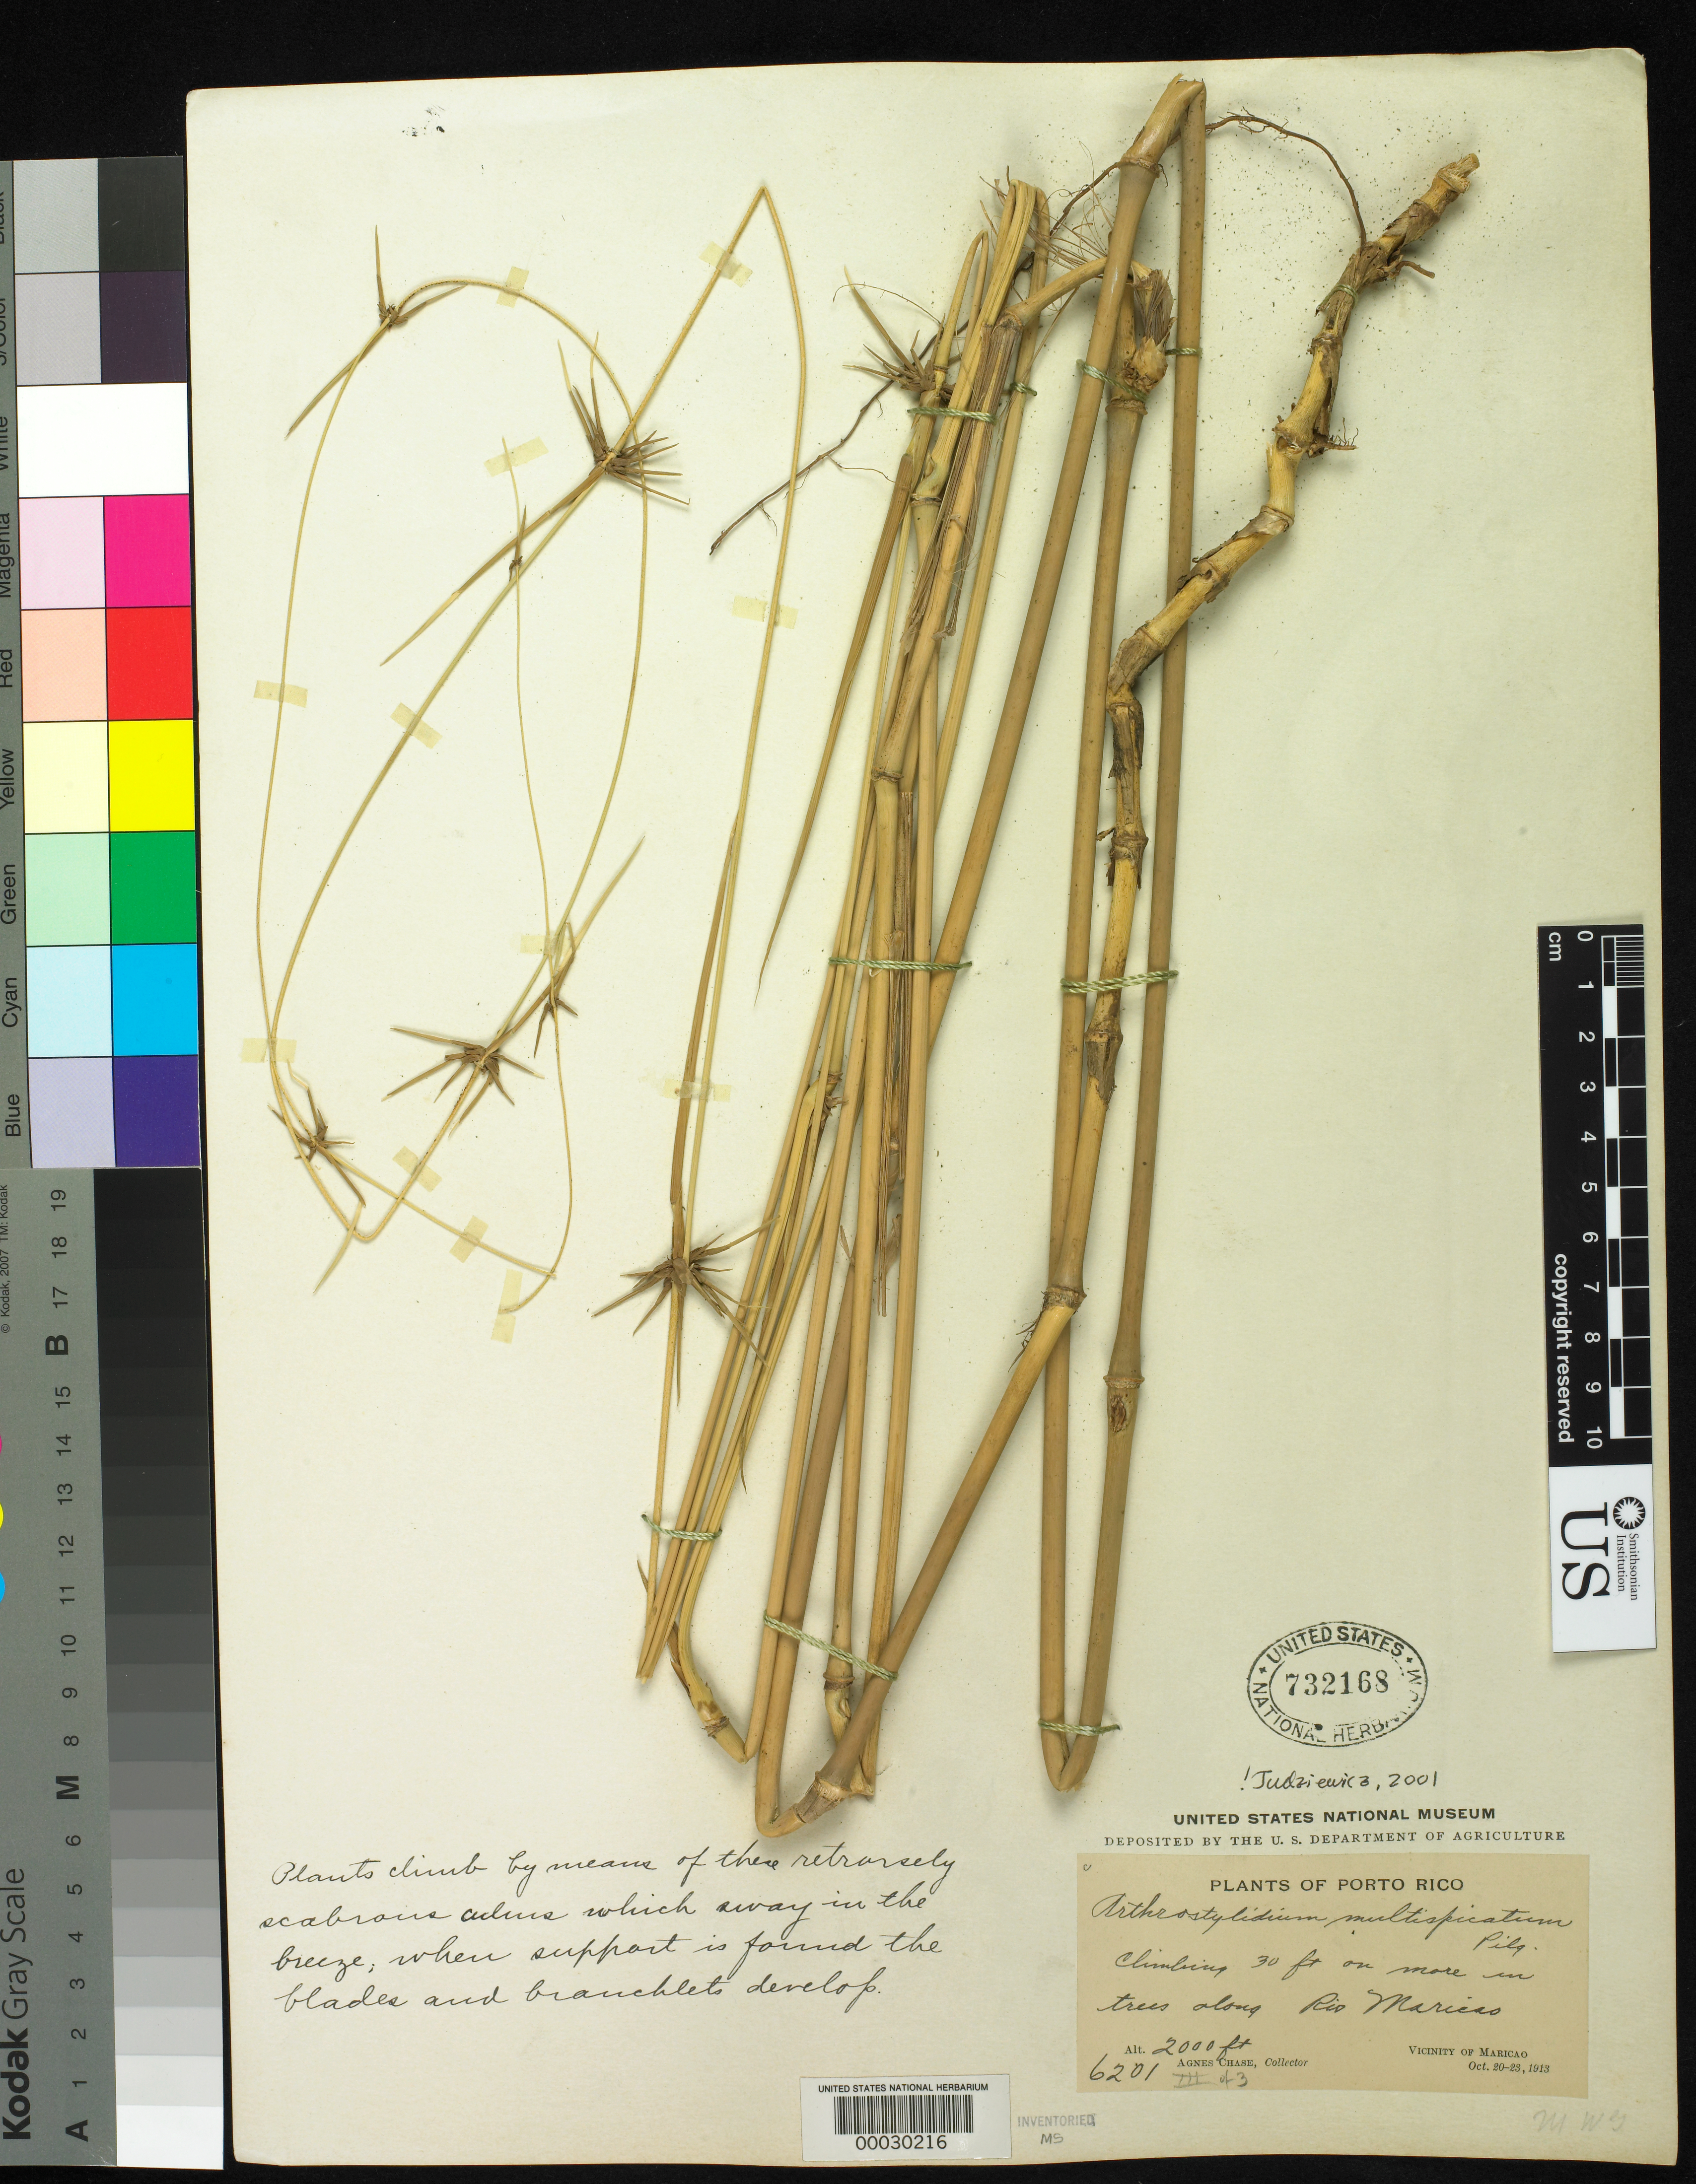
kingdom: Plantae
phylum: Tracheophyta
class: Liliopsida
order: Poales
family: Poaceae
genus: Arthrostylidium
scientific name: Arthrostylidium multispicatum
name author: Pilg. in Urb.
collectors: A. Chase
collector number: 6201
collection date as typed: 20 Oct 1913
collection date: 1913-10-20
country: Puerto Rico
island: Greater Antilles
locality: Rio maricao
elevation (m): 610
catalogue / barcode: US 732168